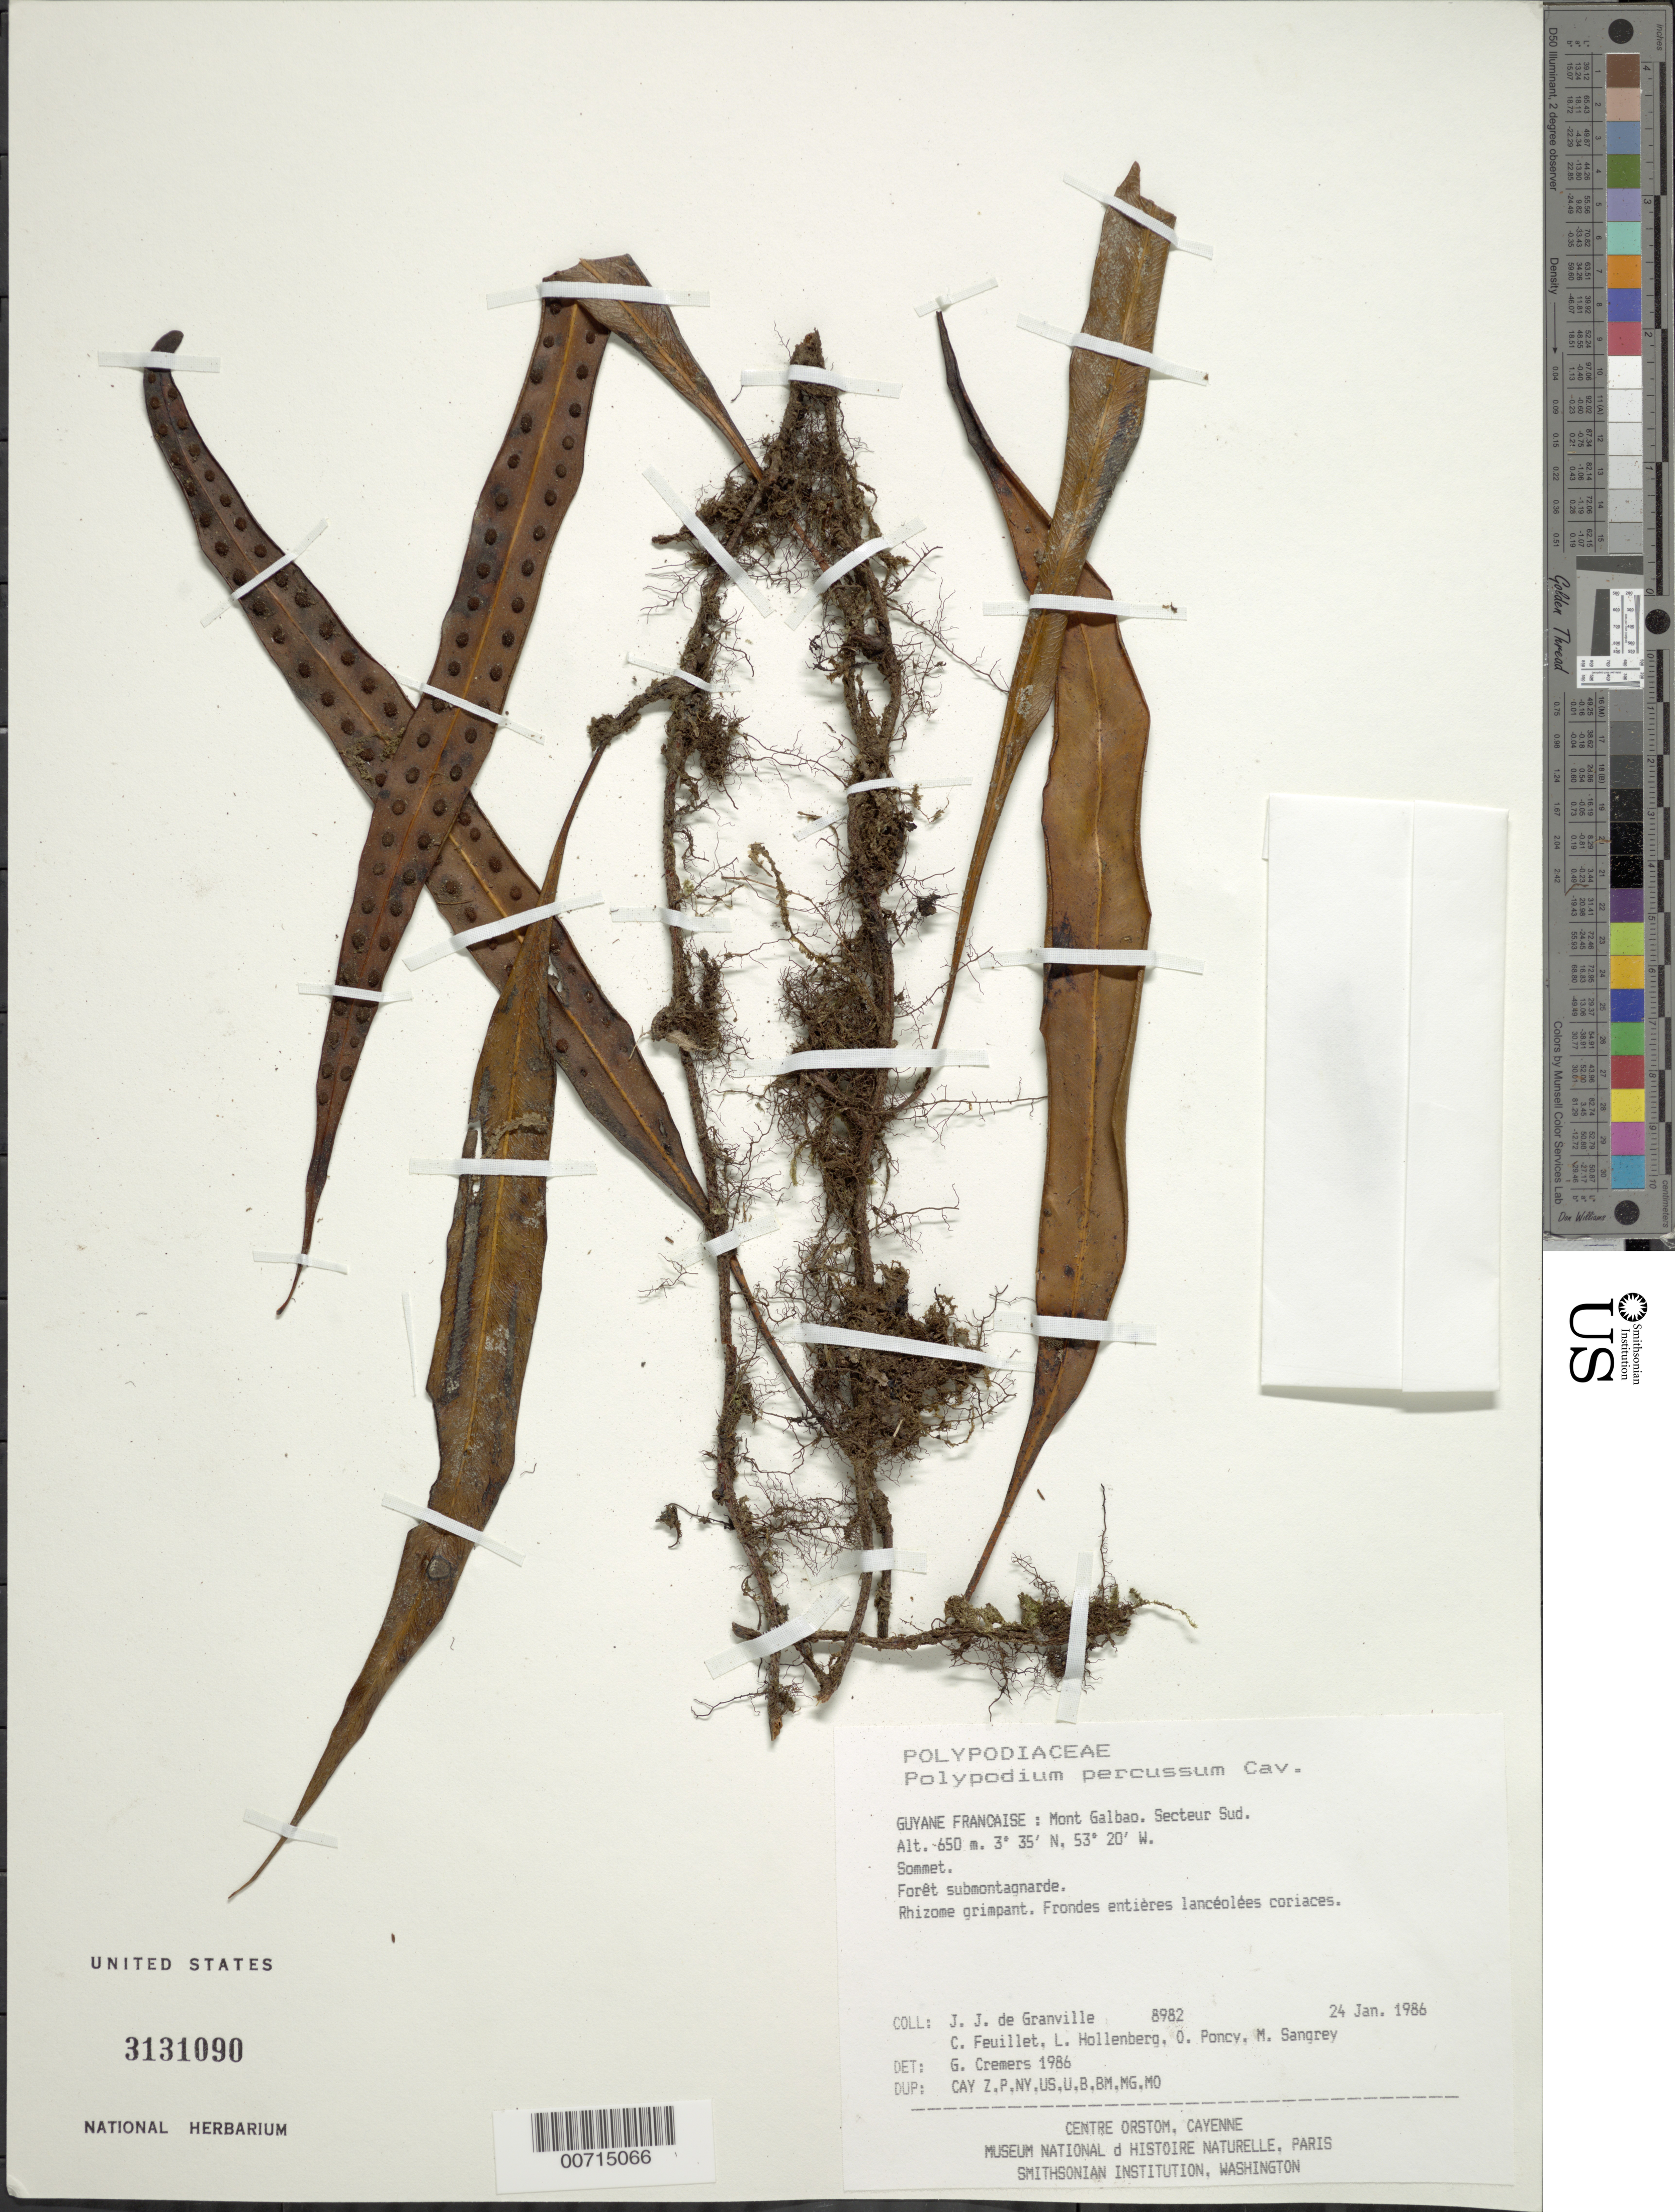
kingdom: Plantae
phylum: Tracheophyta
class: Polypodiopsida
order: Polypodiales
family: Polypodiaceae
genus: Microgramma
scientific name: Microgramma percussa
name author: (Cav.) de la Sota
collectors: J.-J. de Granville, C. Feuillet, L. Hollenberg, O. Poncy & M. S. Sangrey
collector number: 8982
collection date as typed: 24-Jan-86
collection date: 1986-01-24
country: French Guiana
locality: Mont Galbao. Secteur Sud. Sommet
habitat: Forêt submontagnarde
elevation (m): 650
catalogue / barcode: US 3131090